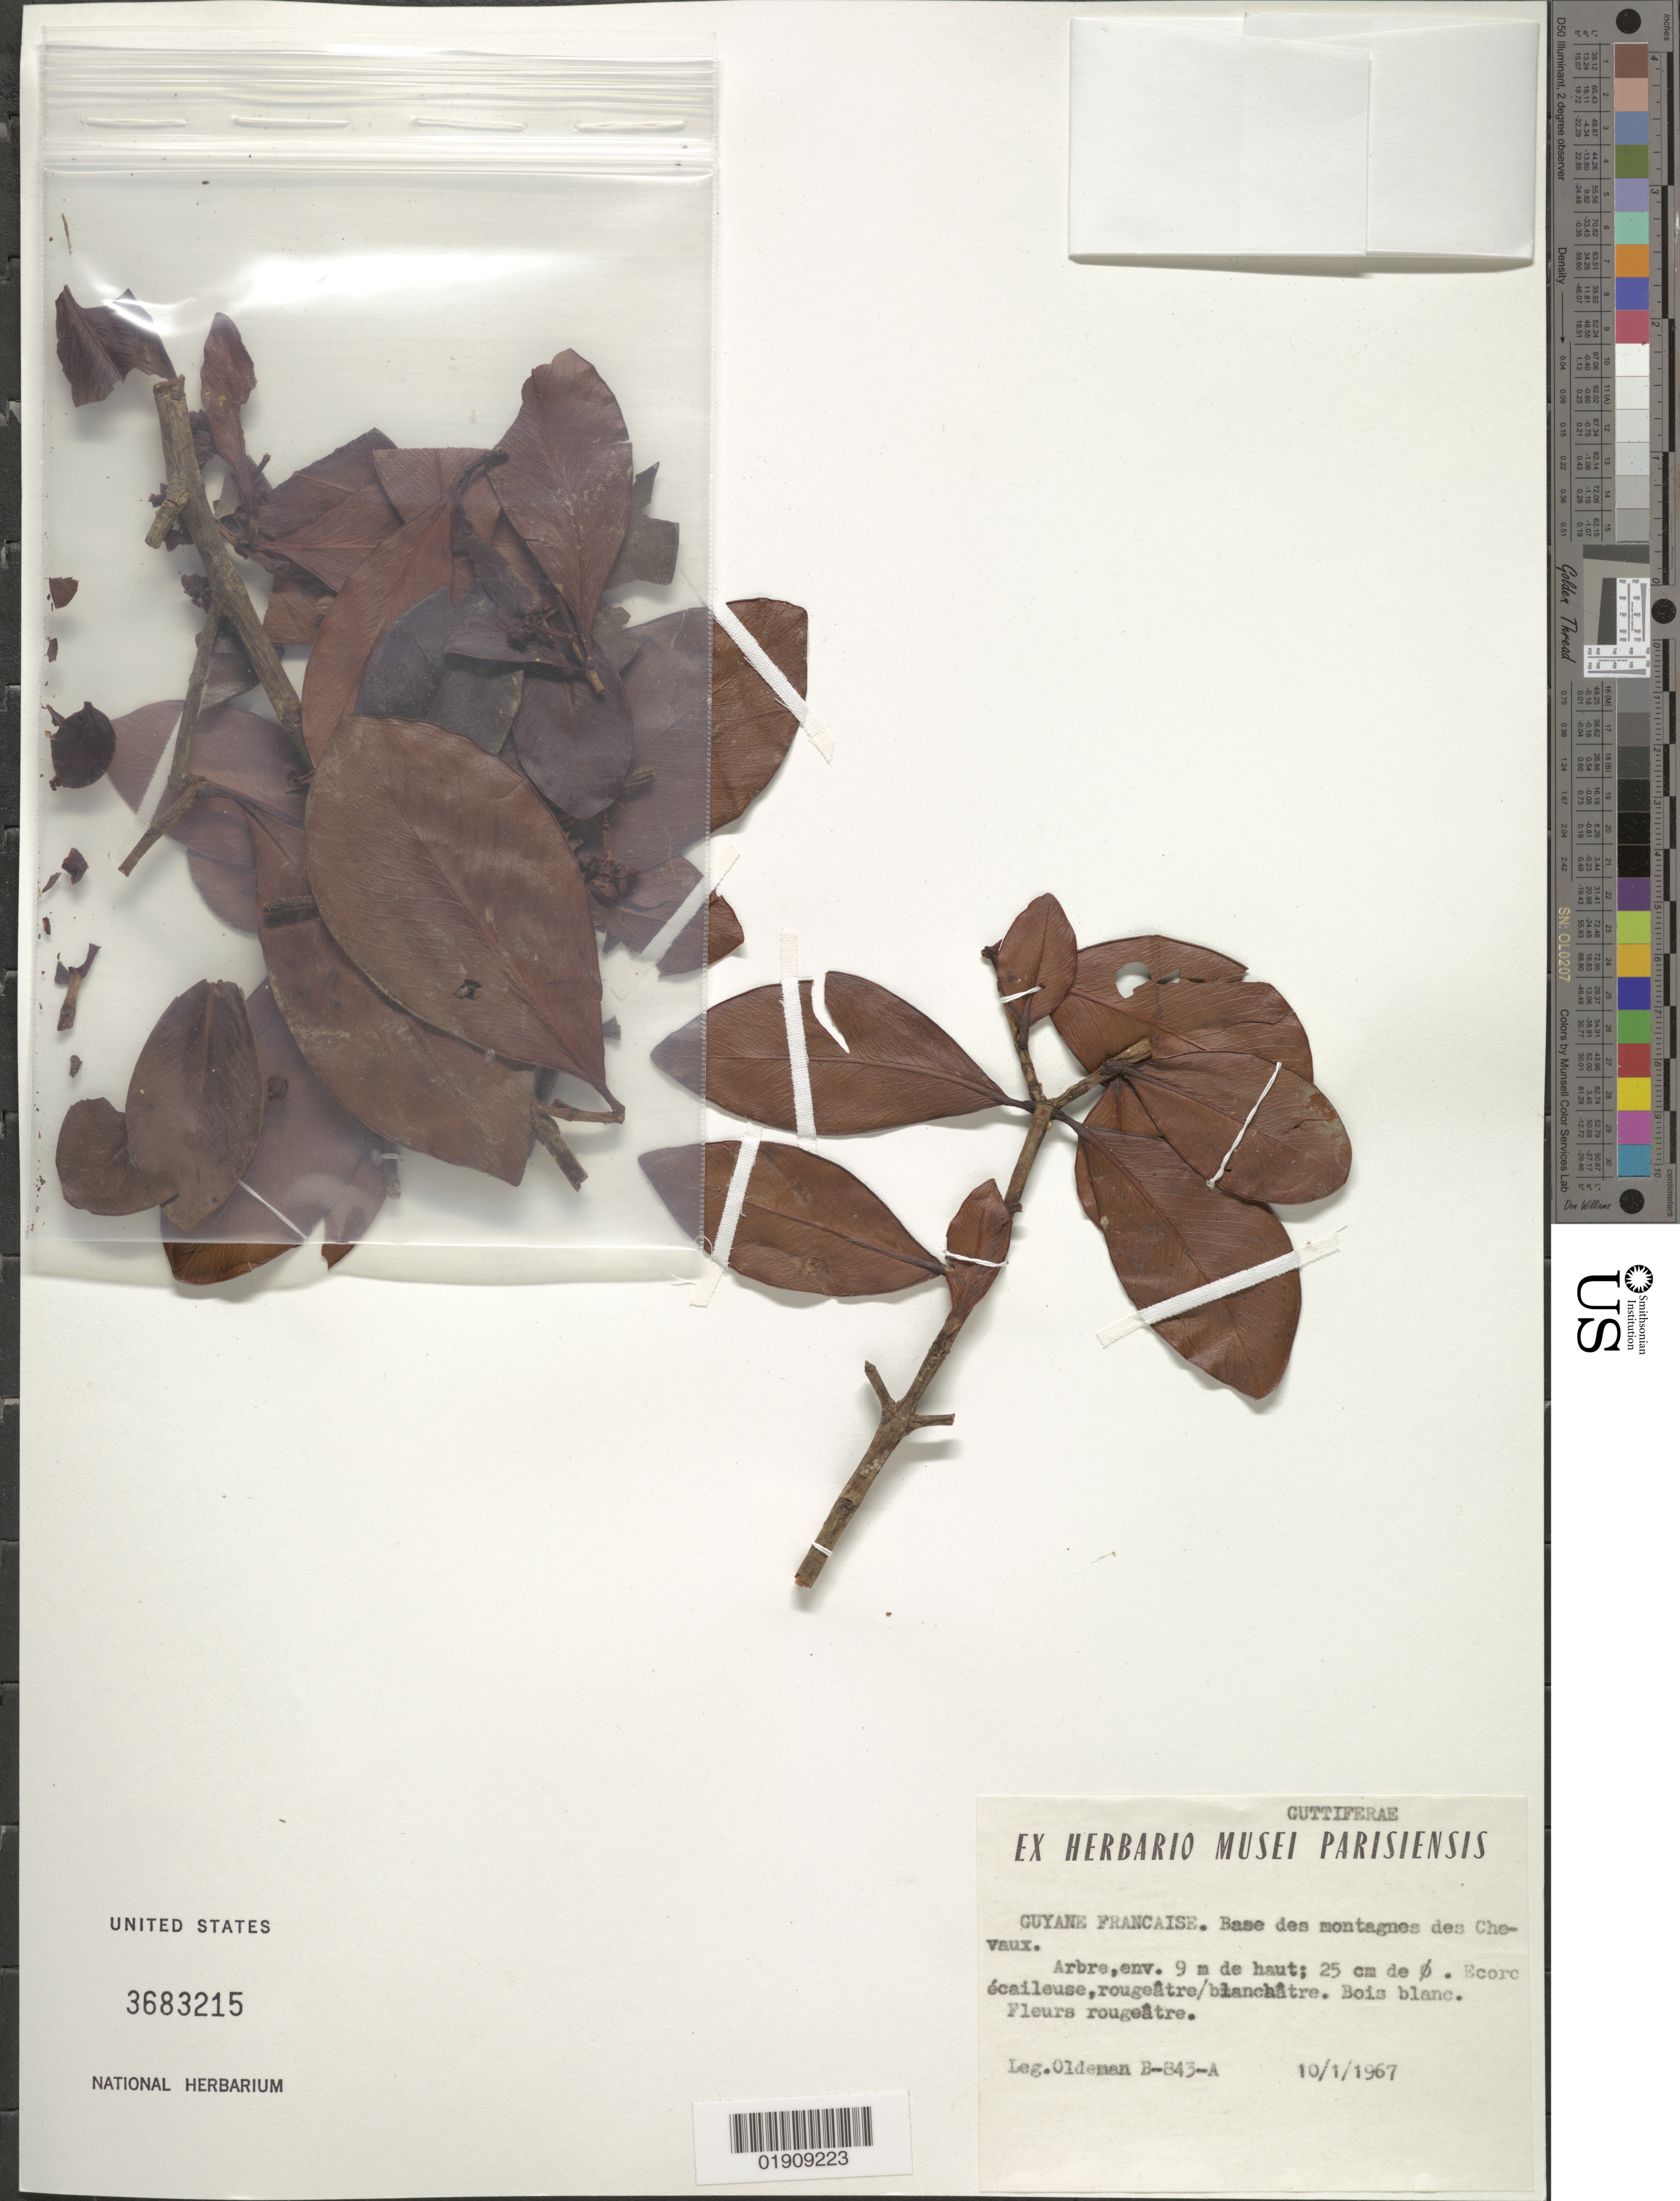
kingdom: Plantae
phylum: Tracheophyta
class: Magnoliopsida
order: Malpighiales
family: Clusiaceae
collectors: R. Oldeman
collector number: B 843A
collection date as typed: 1 Jan 1967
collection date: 1967-01-01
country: French Guiana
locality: Montagnes de Chavaux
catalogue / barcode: US 3683215